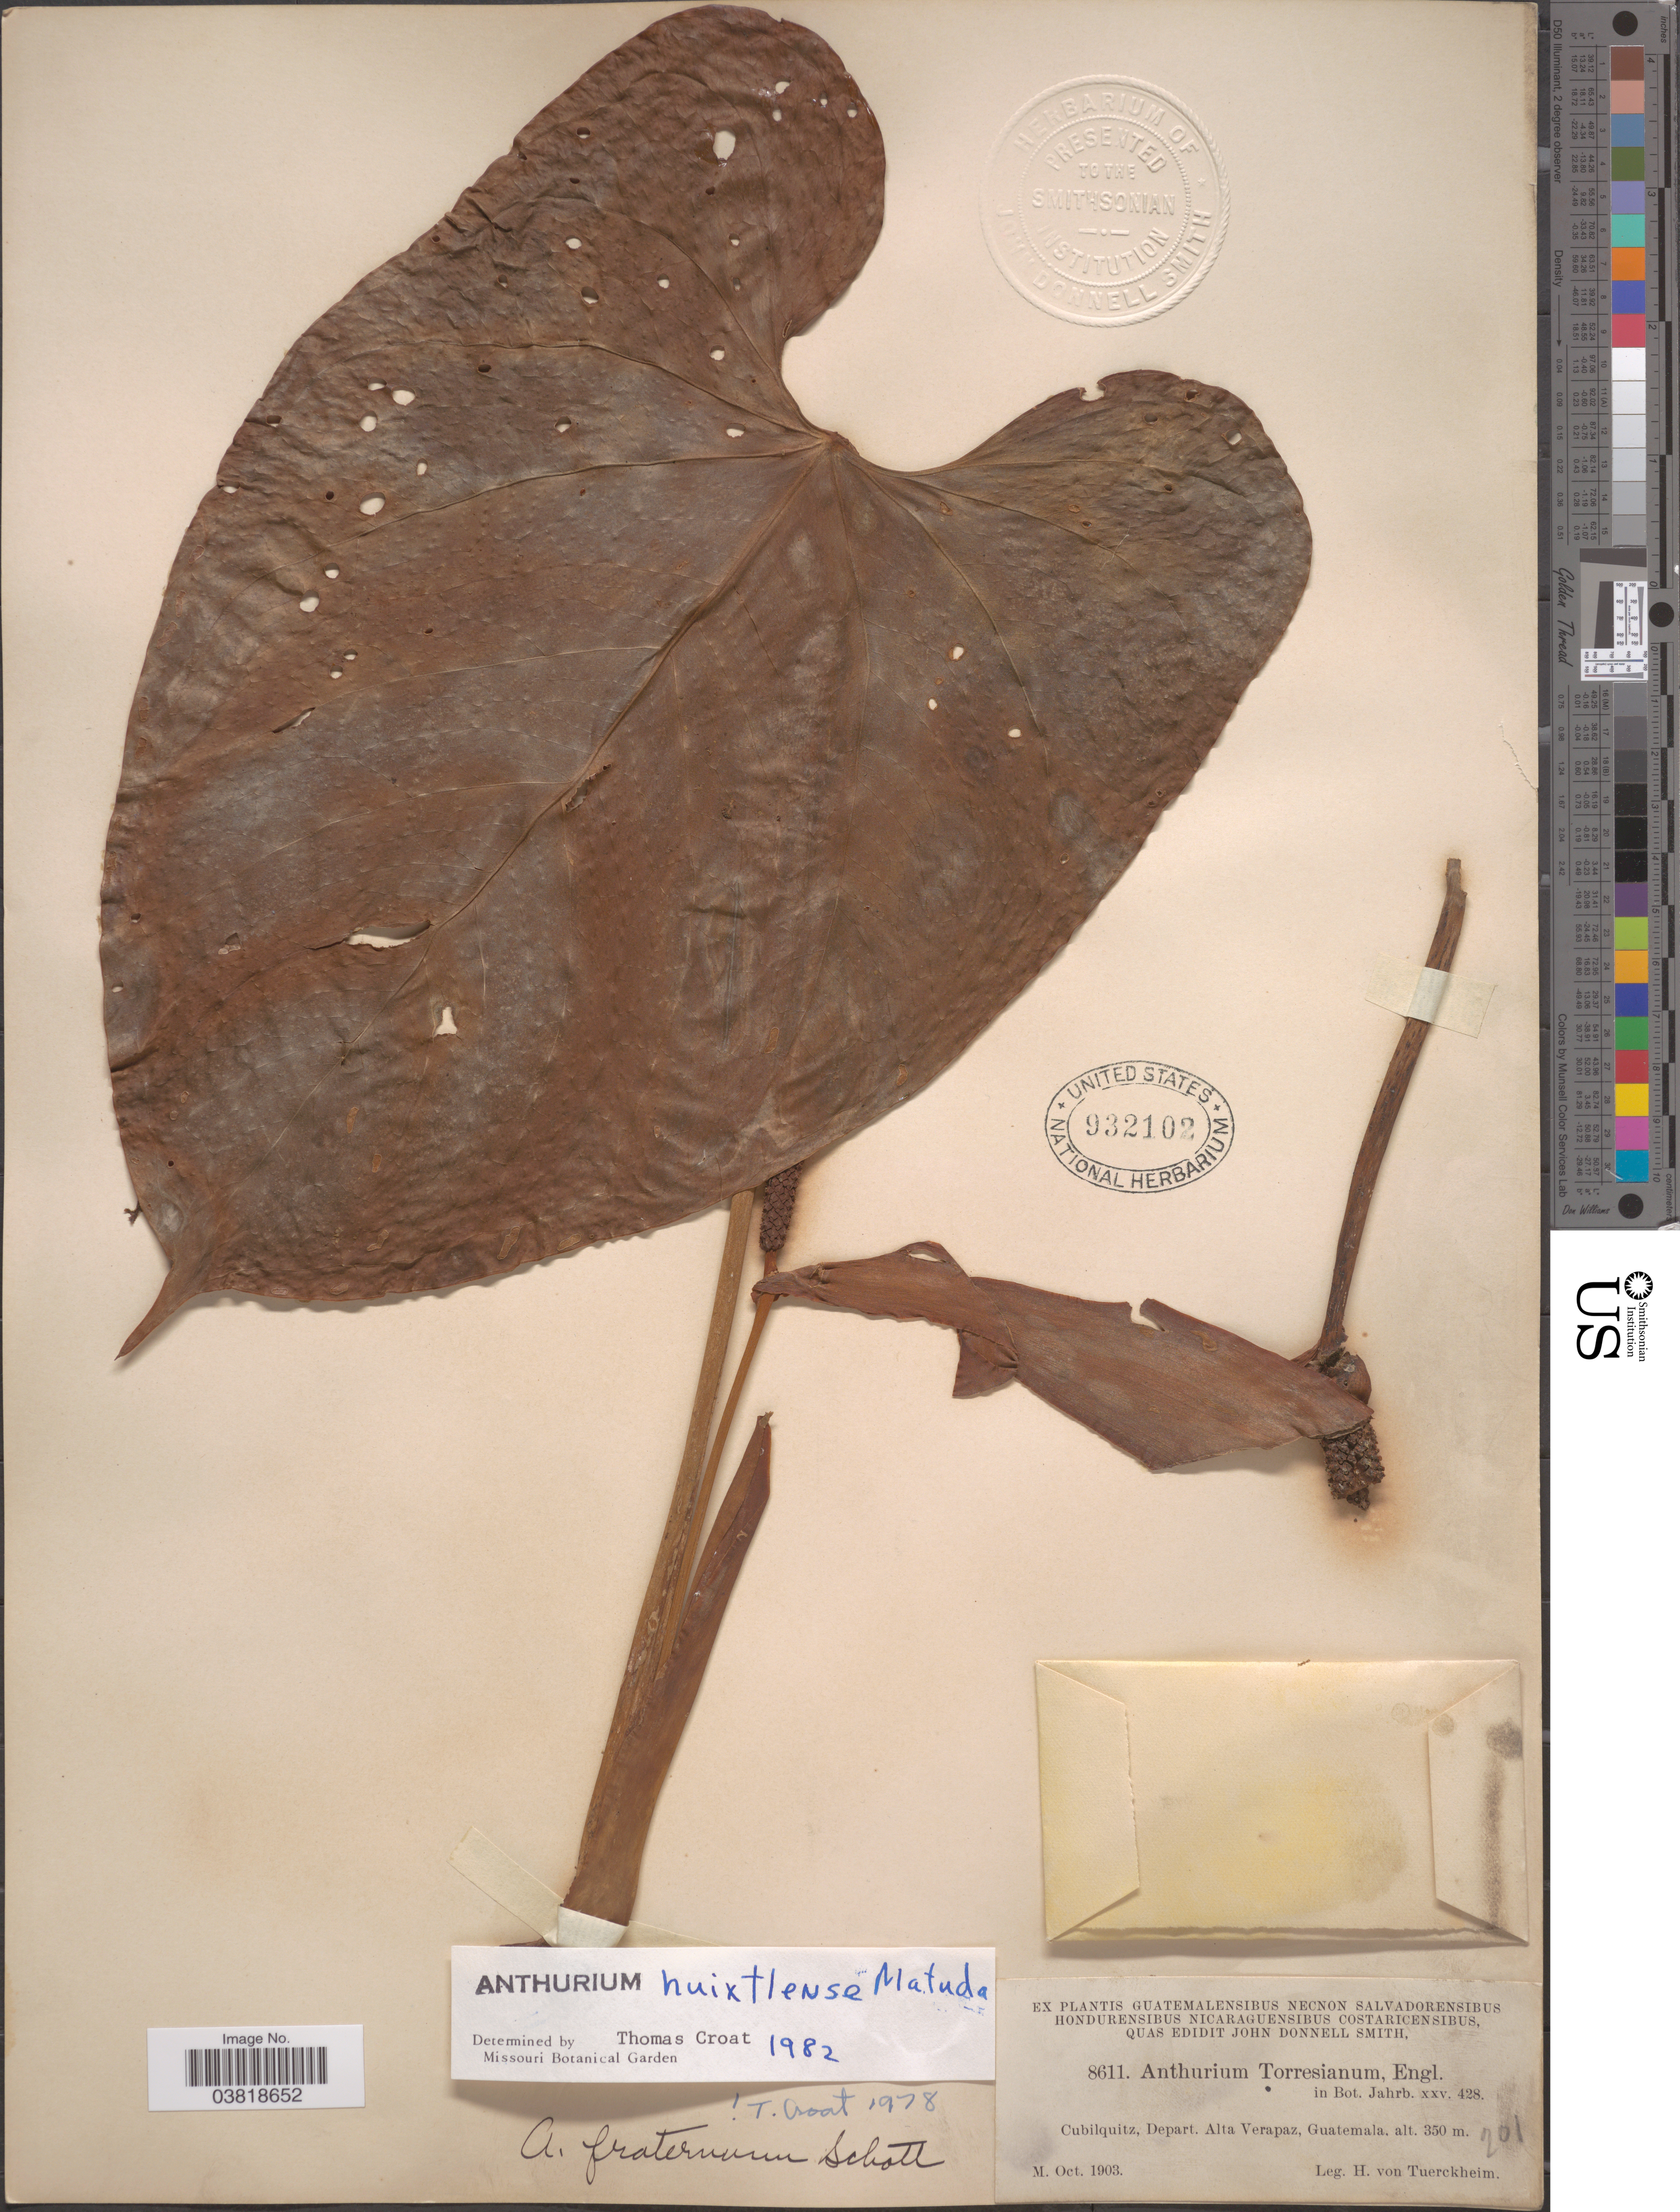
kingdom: Plantae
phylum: Tracheophyta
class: Liliopsida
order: Alismatales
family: Araceae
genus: Anthurium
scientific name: Anthurium huixtlense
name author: Matuda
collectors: H. von Türckheim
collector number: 8611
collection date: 1903-10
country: Guatemala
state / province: Alta Verapaz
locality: Cubilquitz, Depart. Alta Verapaz.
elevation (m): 350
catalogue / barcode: US 932102